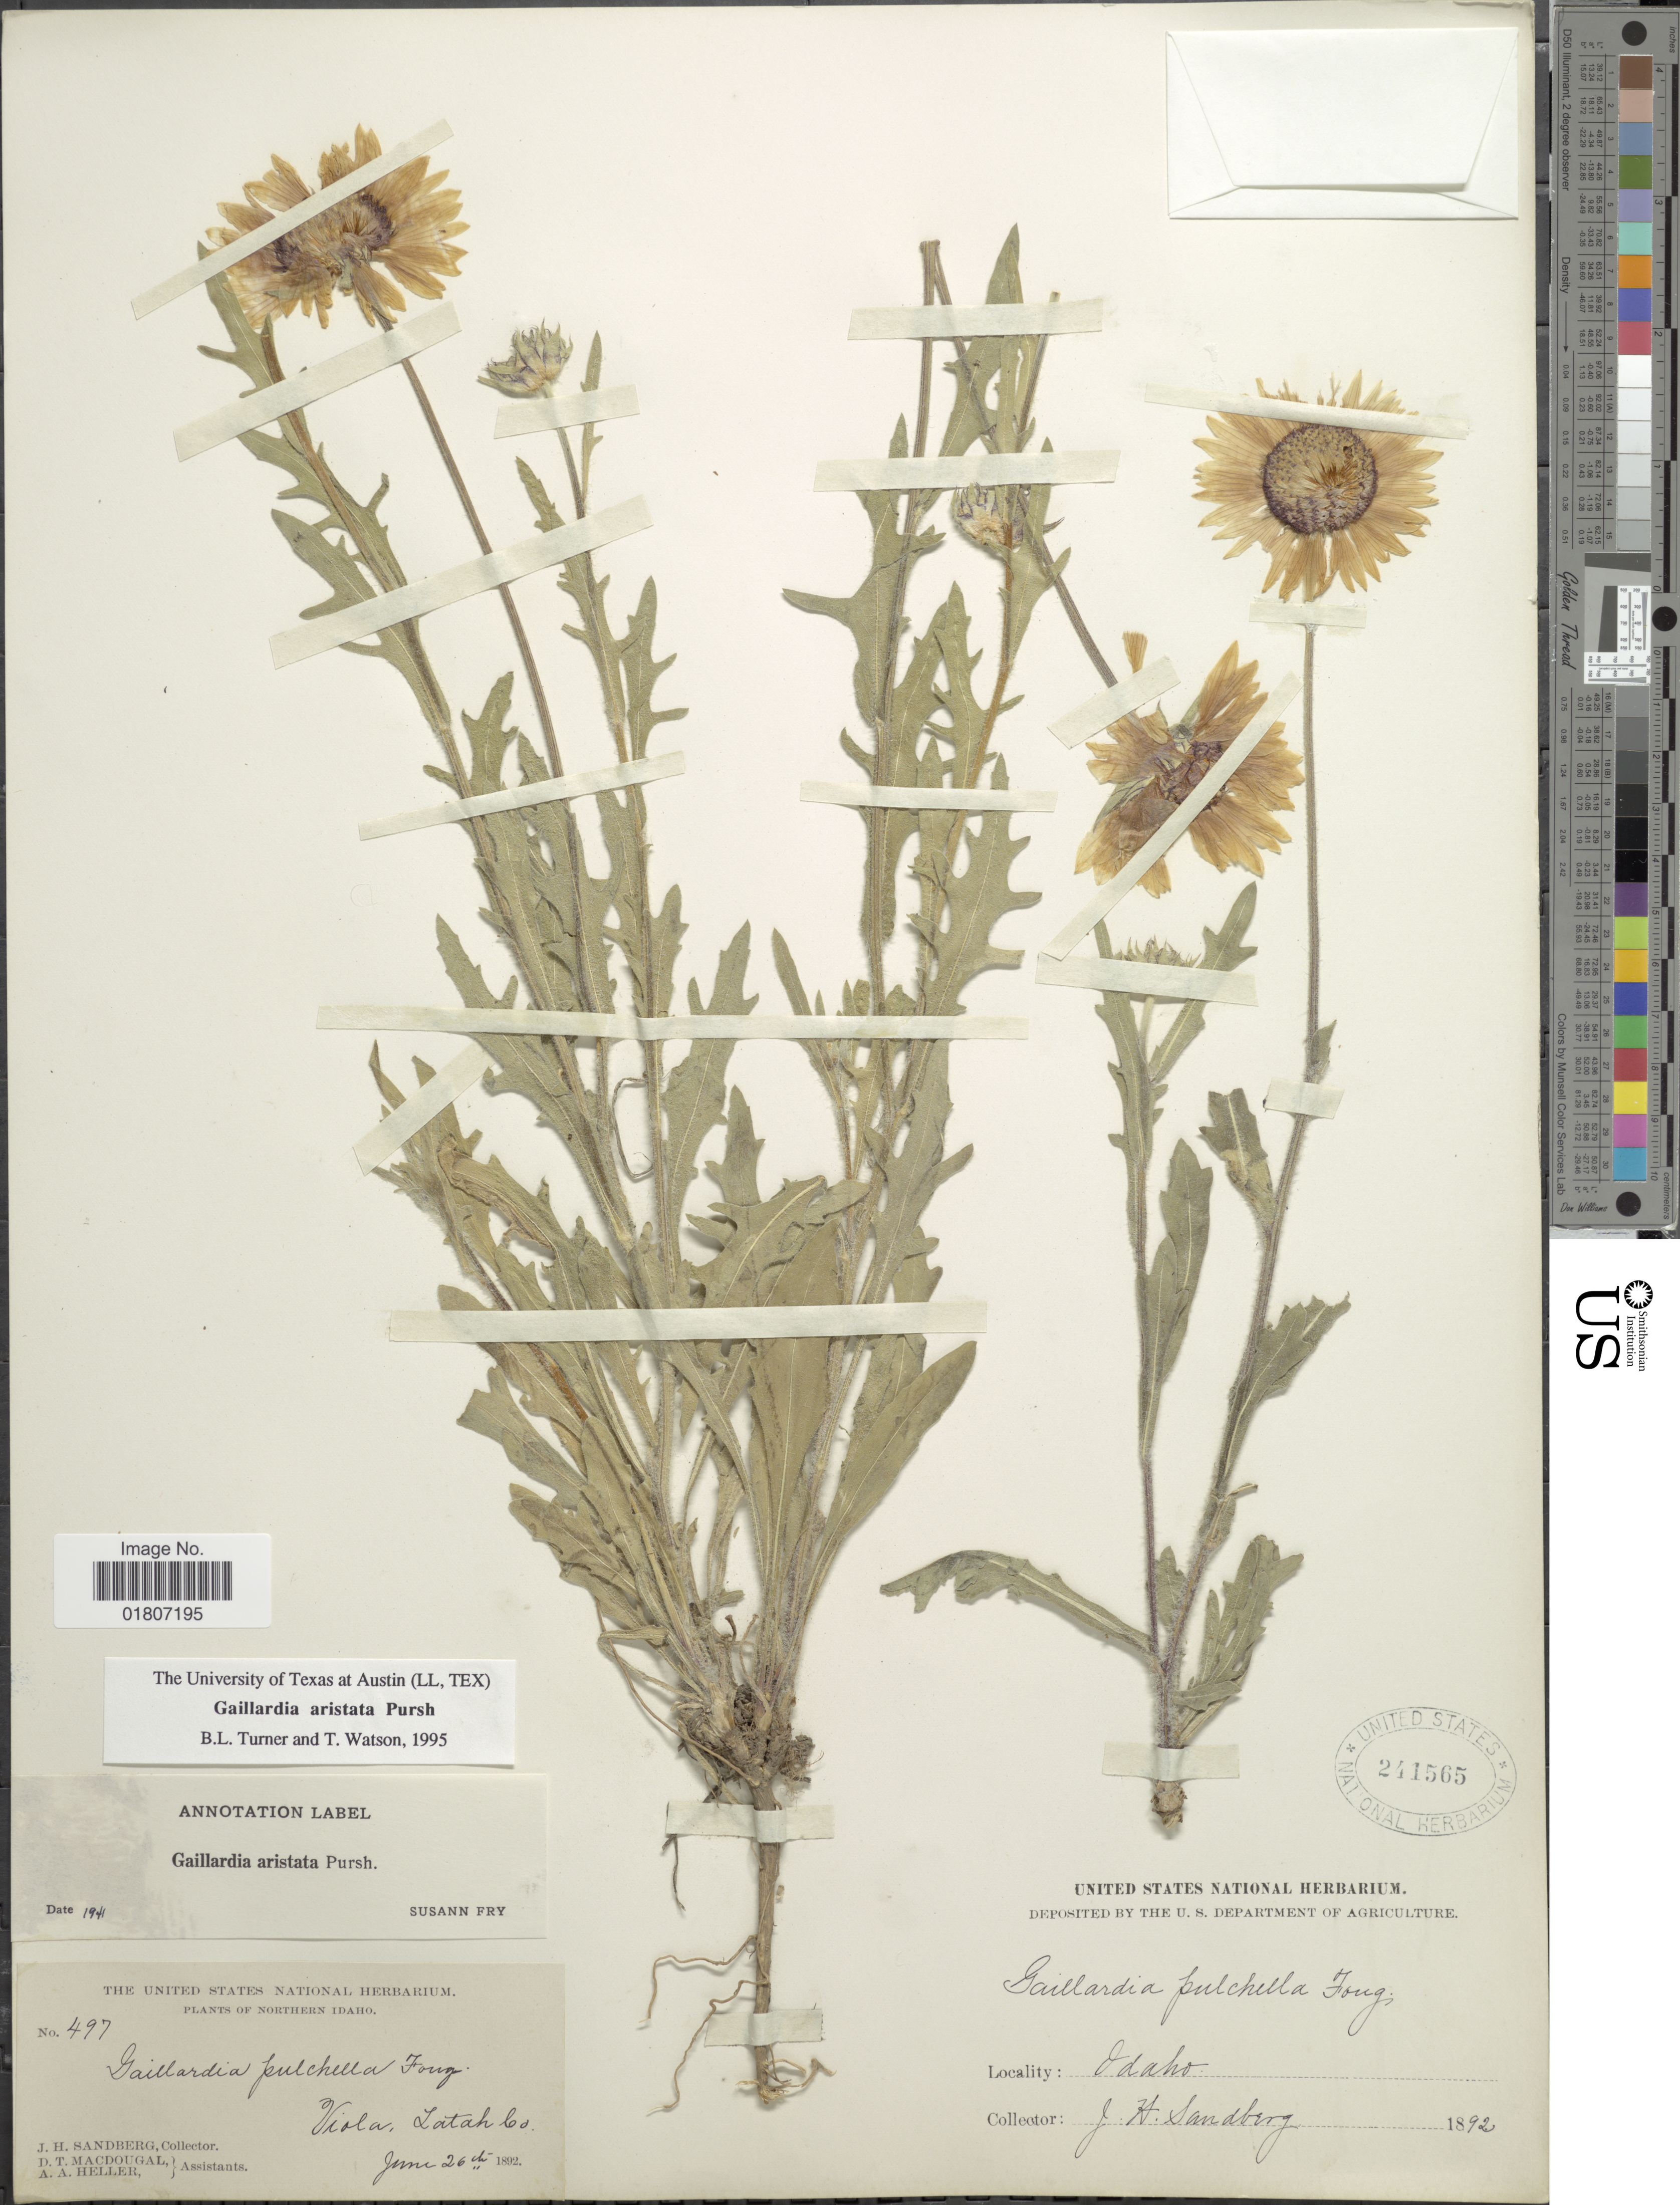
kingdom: Plantae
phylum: Tracheophyta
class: Magnoliopsida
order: Asterales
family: Asteraceae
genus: Gaillardia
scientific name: Gaillardia aristata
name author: Pursh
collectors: J. H. Sandberg, D. T. MacDougal & A. A. Heller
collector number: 497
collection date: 1892-06-26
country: United States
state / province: Idaho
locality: Northern Idaho. Viola, Latah Co.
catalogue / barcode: US 241565